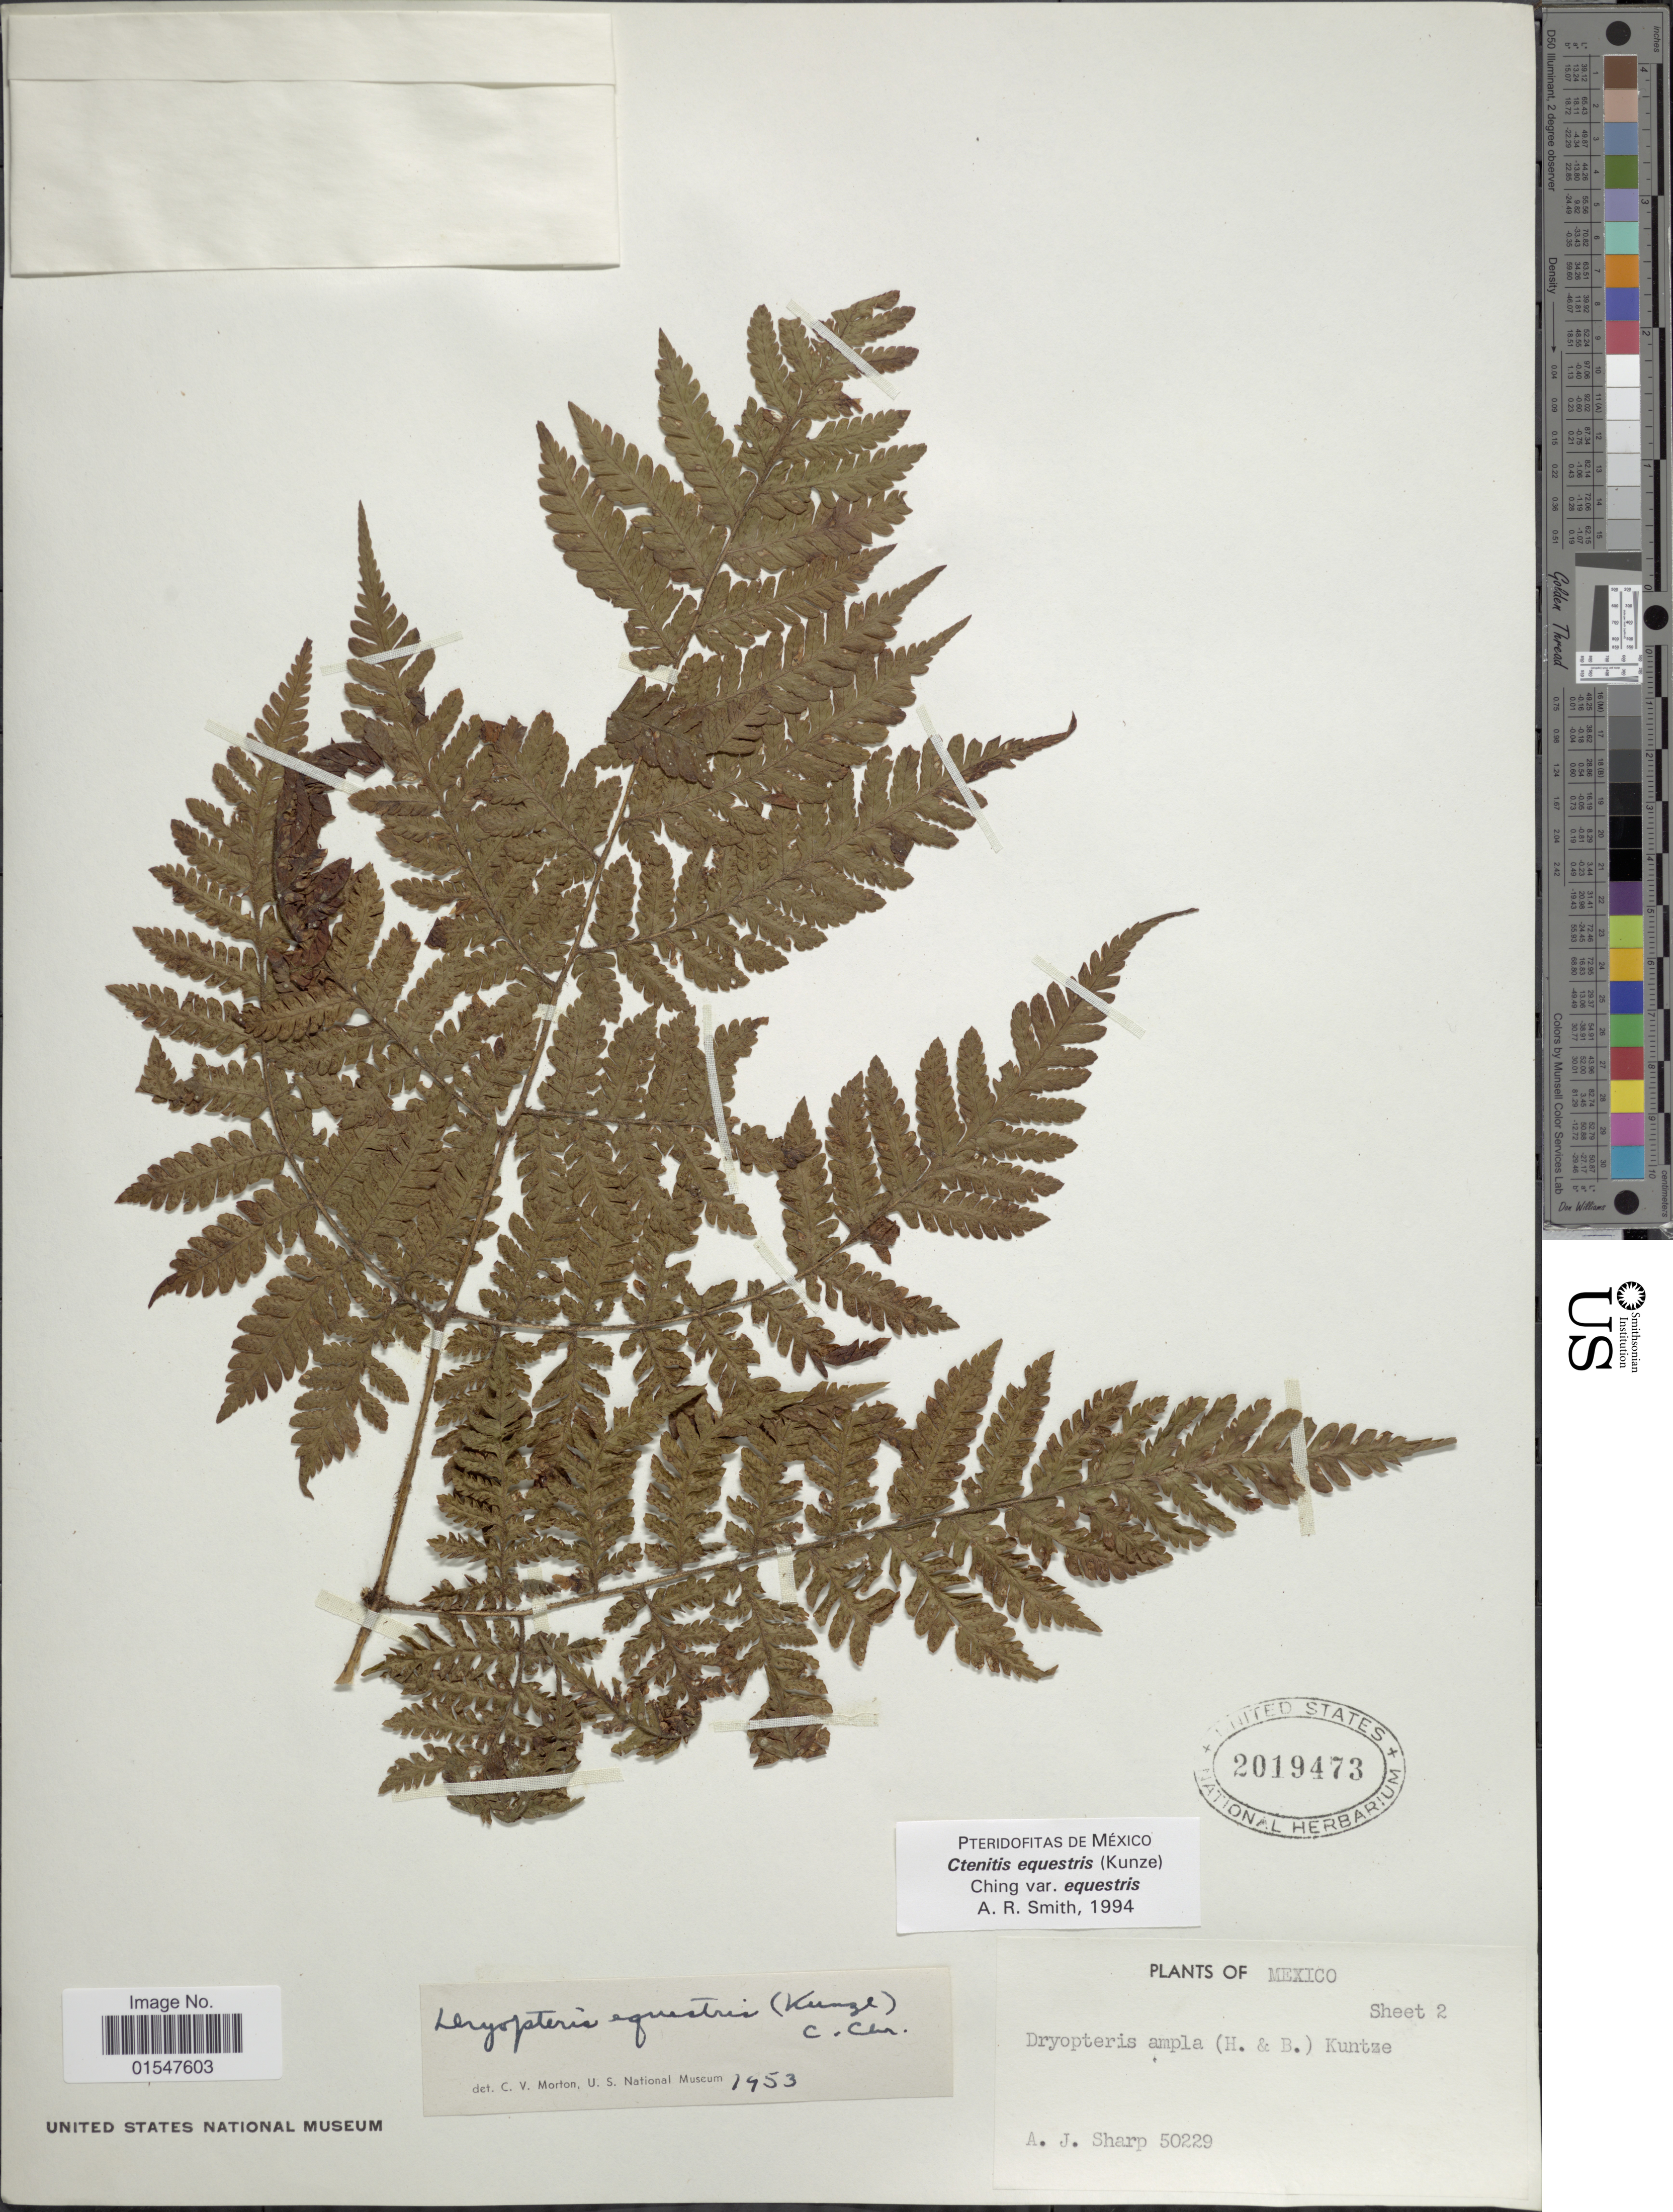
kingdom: Plantae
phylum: Tracheophyta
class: Polypodiopsida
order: Polypodiales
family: Dryopteridaceae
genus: Ctenitis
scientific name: Ctenitis equestris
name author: (Kunze) Ching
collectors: A. J. Sharp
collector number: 50229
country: Mexico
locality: Mexico.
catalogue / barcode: US 2019473